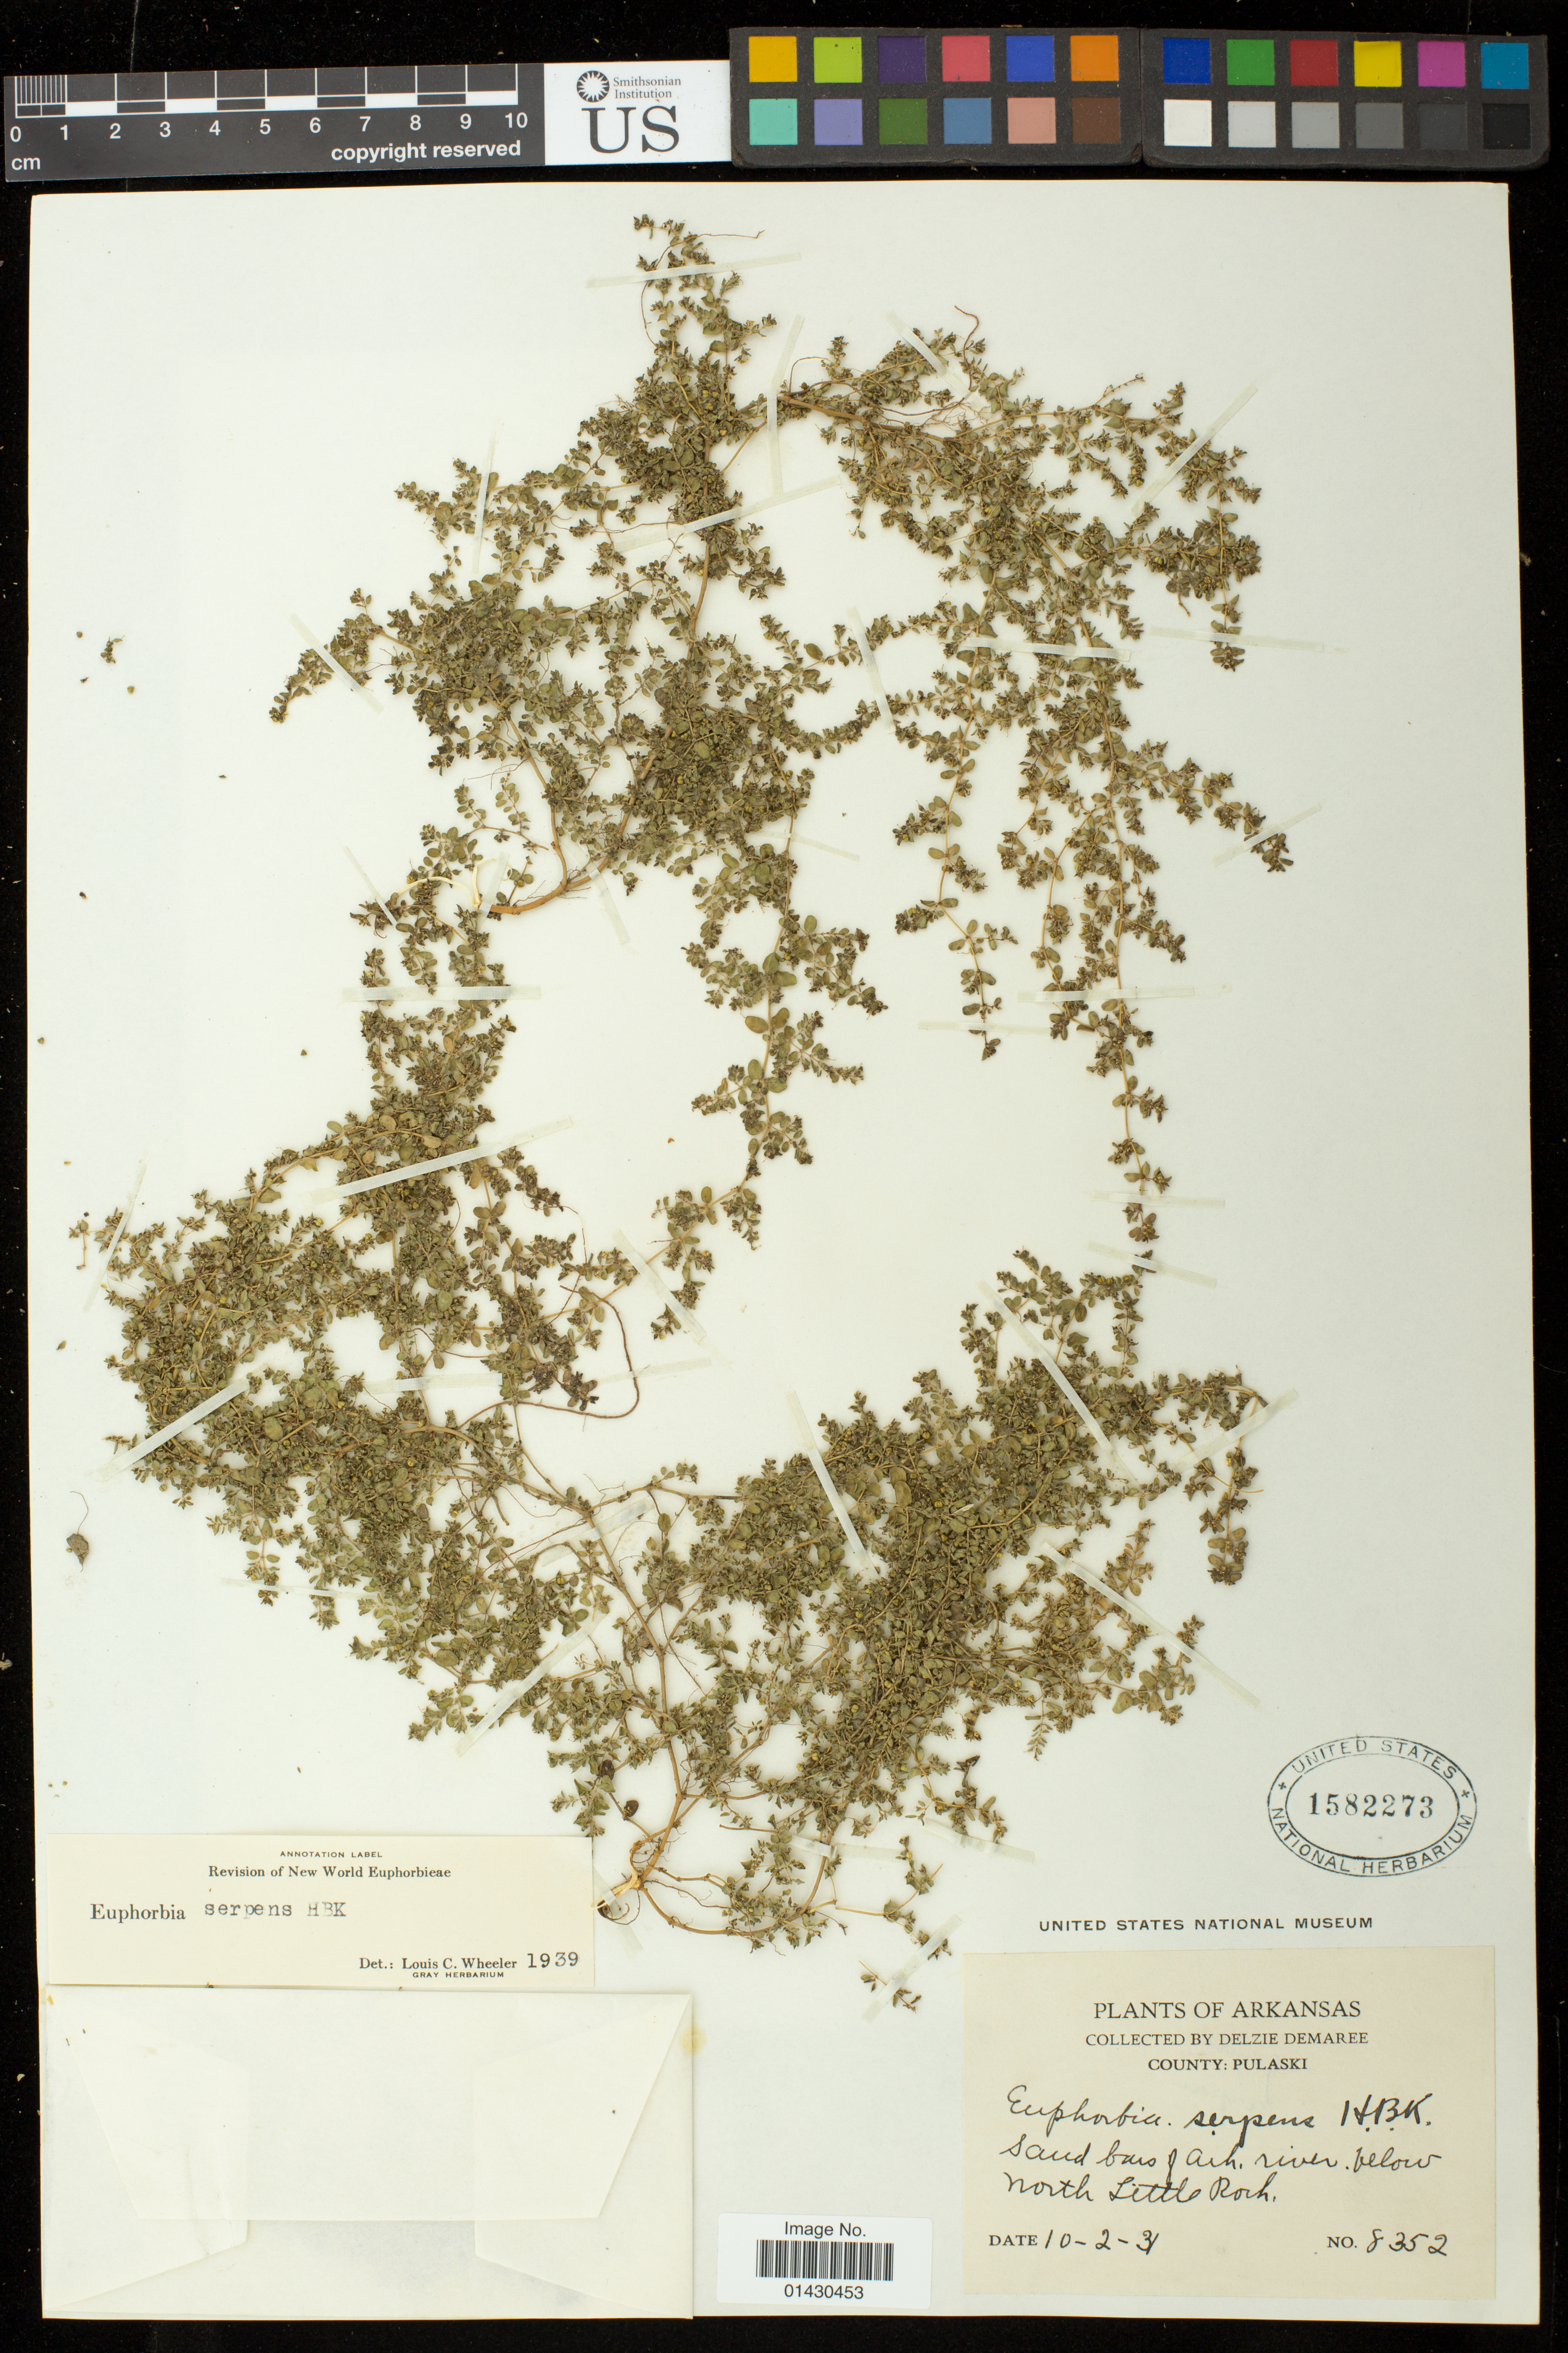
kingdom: Plantae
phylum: Tracheophyta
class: Magnoliopsida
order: Malpighiales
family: Euphorbiaceae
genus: Euphorbia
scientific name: Euphorbia serpens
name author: Kunth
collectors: D. Demaree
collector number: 8352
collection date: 1931-10-02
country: United States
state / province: Arkansas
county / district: Pulaski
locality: Sand bars of Ark. river below North Little Rock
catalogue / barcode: US 1582273